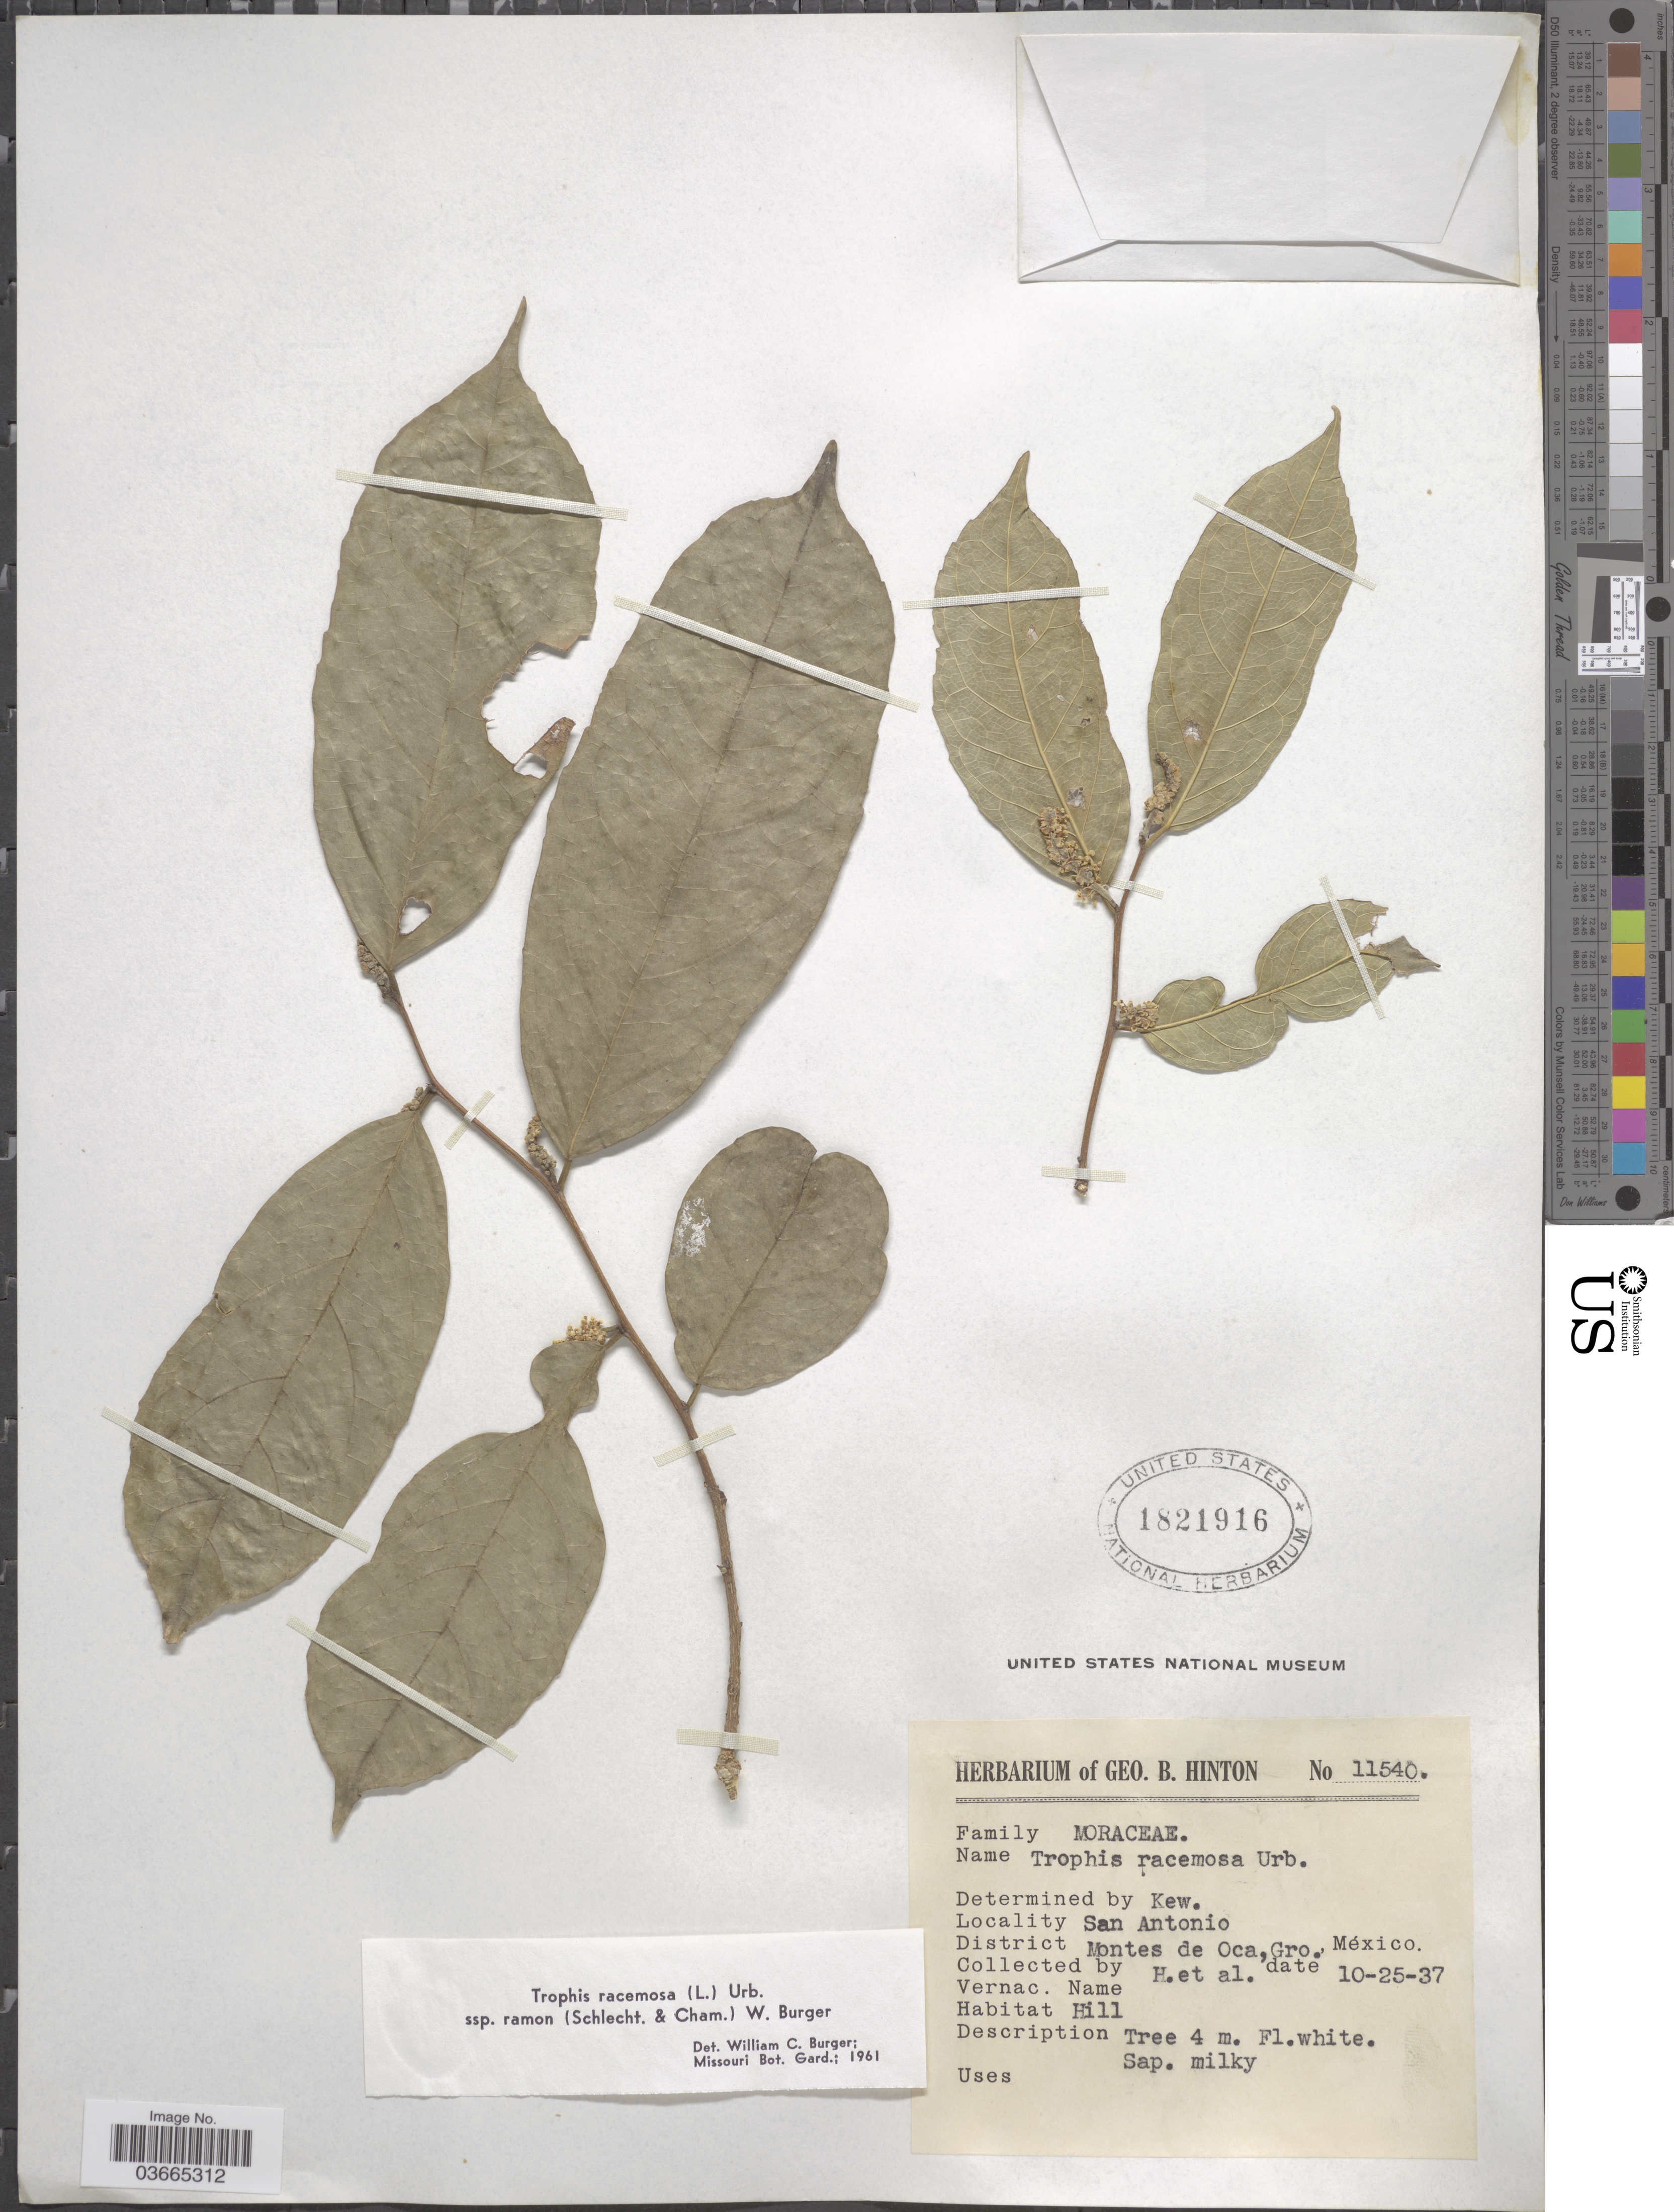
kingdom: Plantae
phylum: Tracheophyta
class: Magnoliopsida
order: Rosales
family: Moraceae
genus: Trophis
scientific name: Trophis racemosa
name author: (L.) Urb.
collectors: G. B. Hinton & et al.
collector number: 11540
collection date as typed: Transcribed d/m/y: 25/10/37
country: Mexico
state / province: Guerrero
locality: San Antonio. District Montes de Oca.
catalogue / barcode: US 1821916